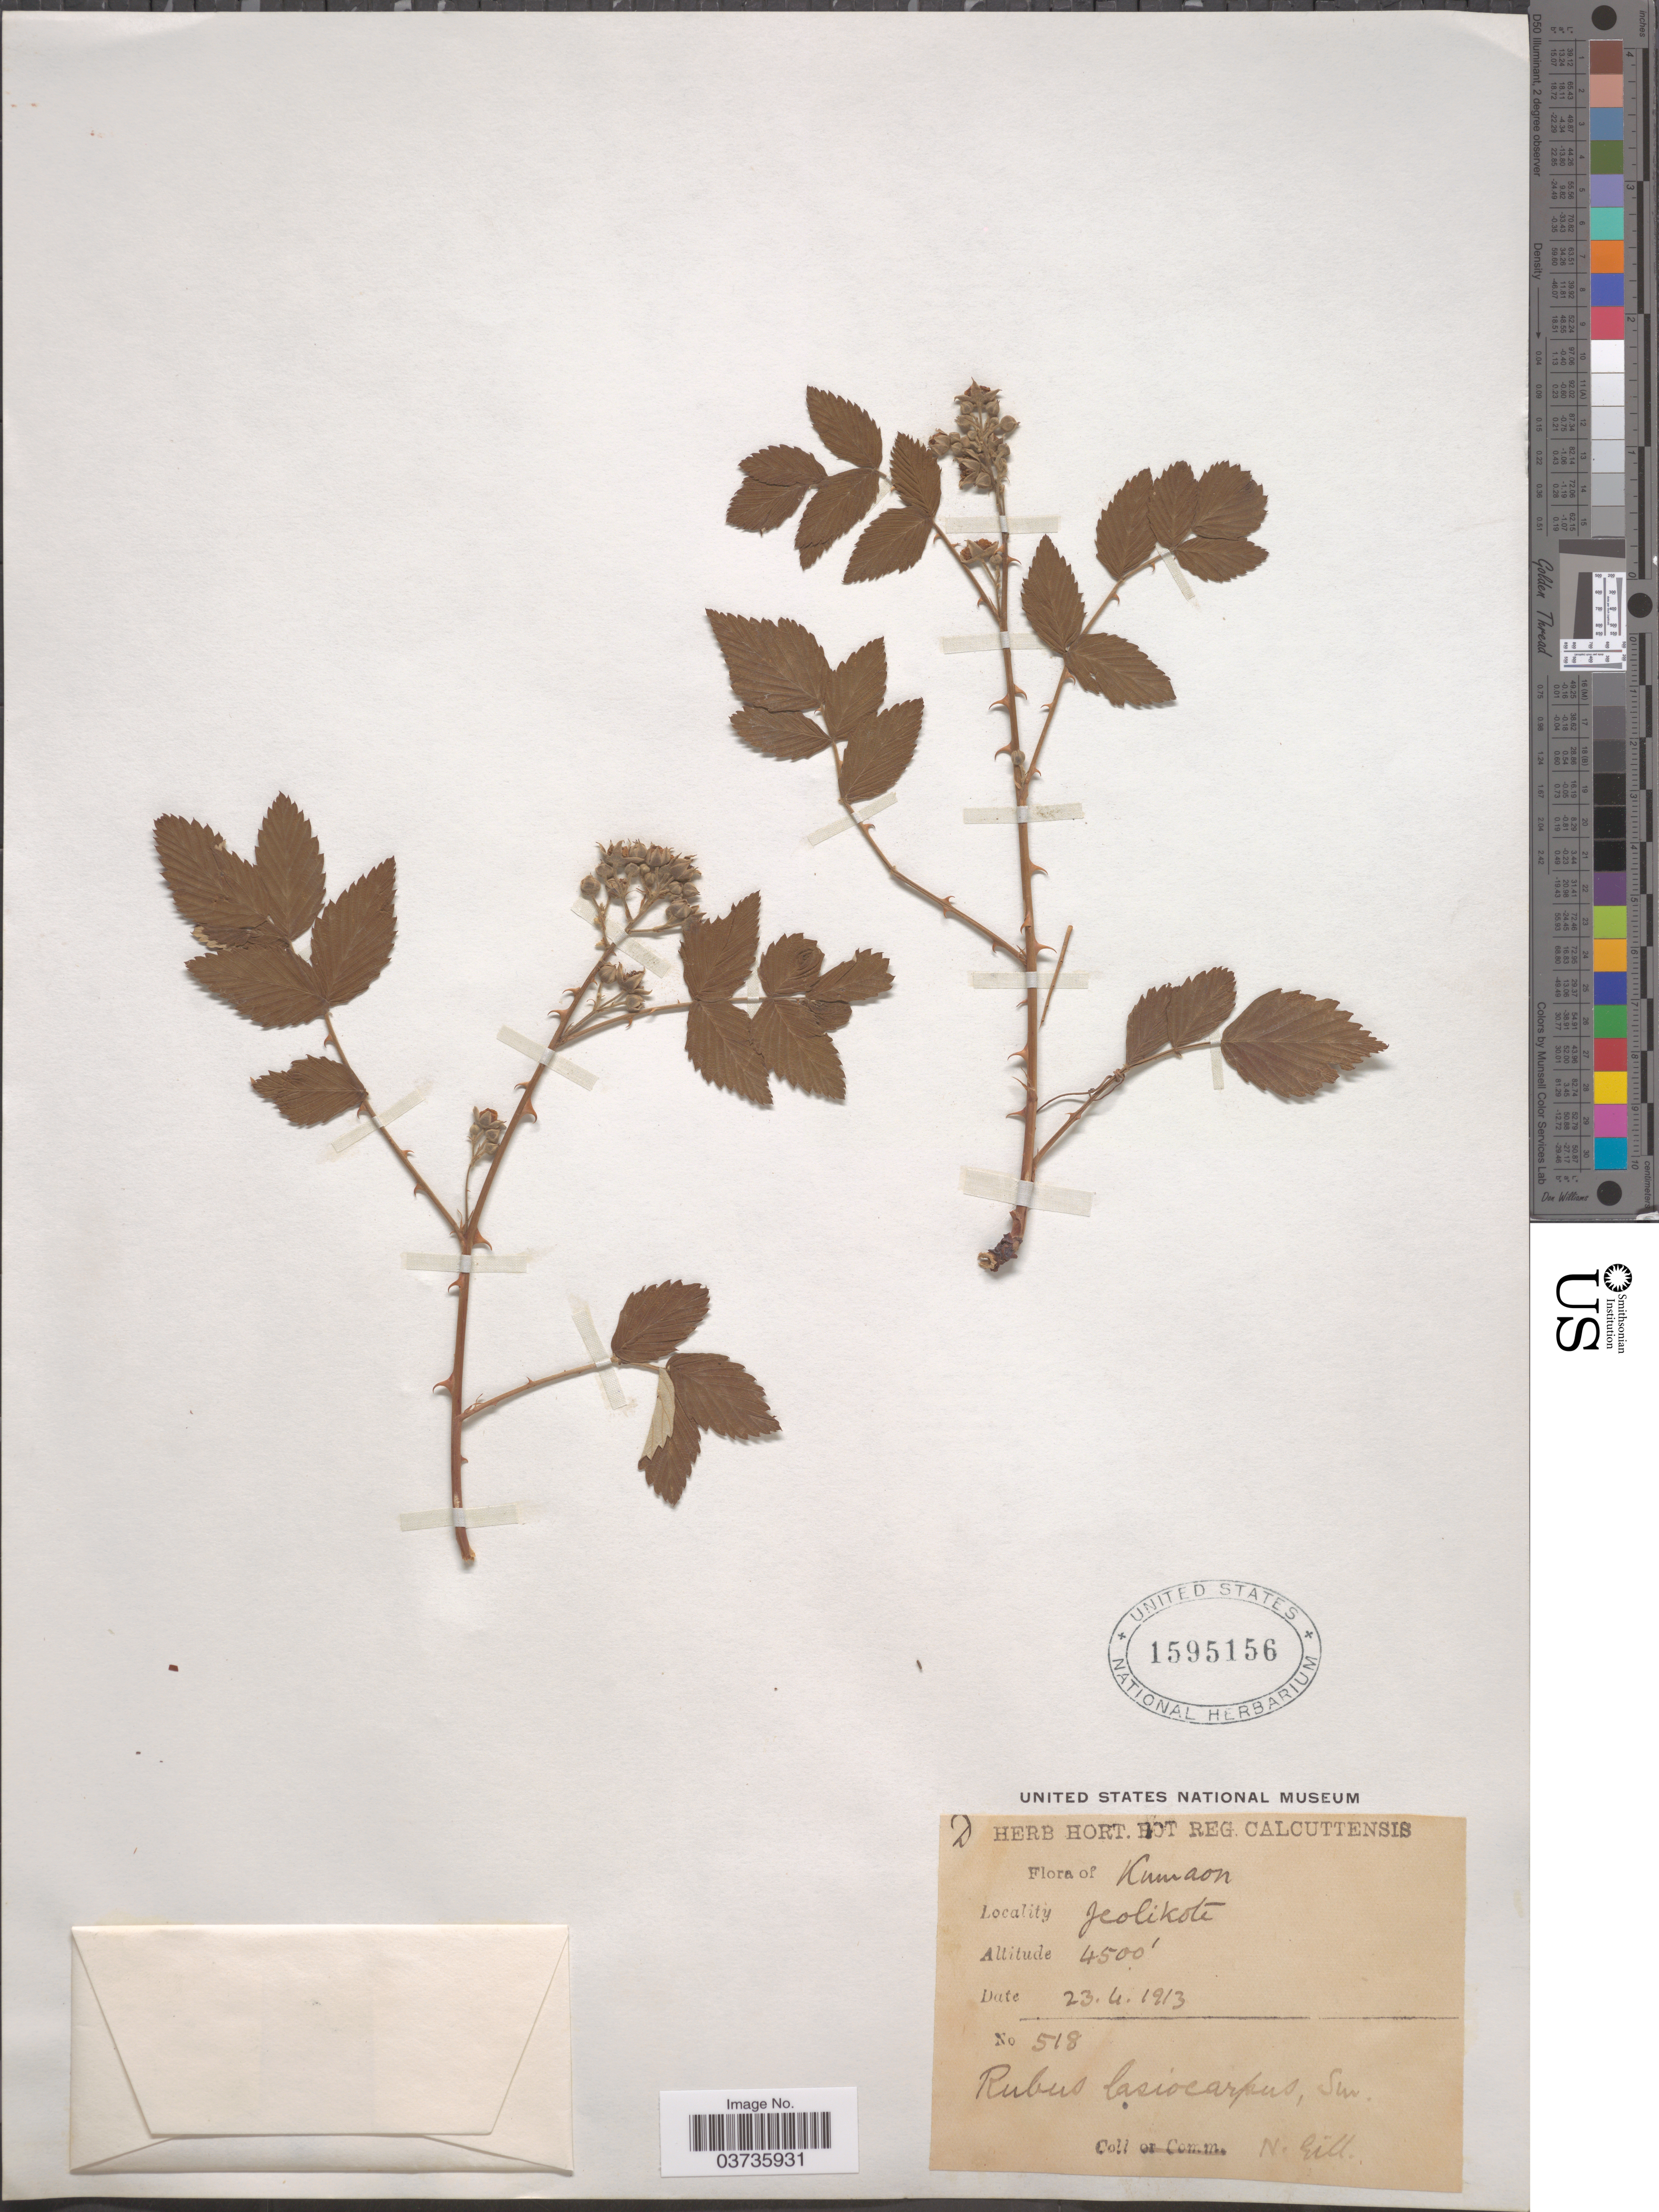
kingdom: Plantae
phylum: Tracheophyta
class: Magnoliopsida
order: Rosales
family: Rosaceae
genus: Rubus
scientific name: Rubus lasiocarpus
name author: W.C.R. Watson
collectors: N. Gill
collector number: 518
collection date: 1913-04-23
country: India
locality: Kumaon. Jeolikote.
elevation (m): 1372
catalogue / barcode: US 1595156